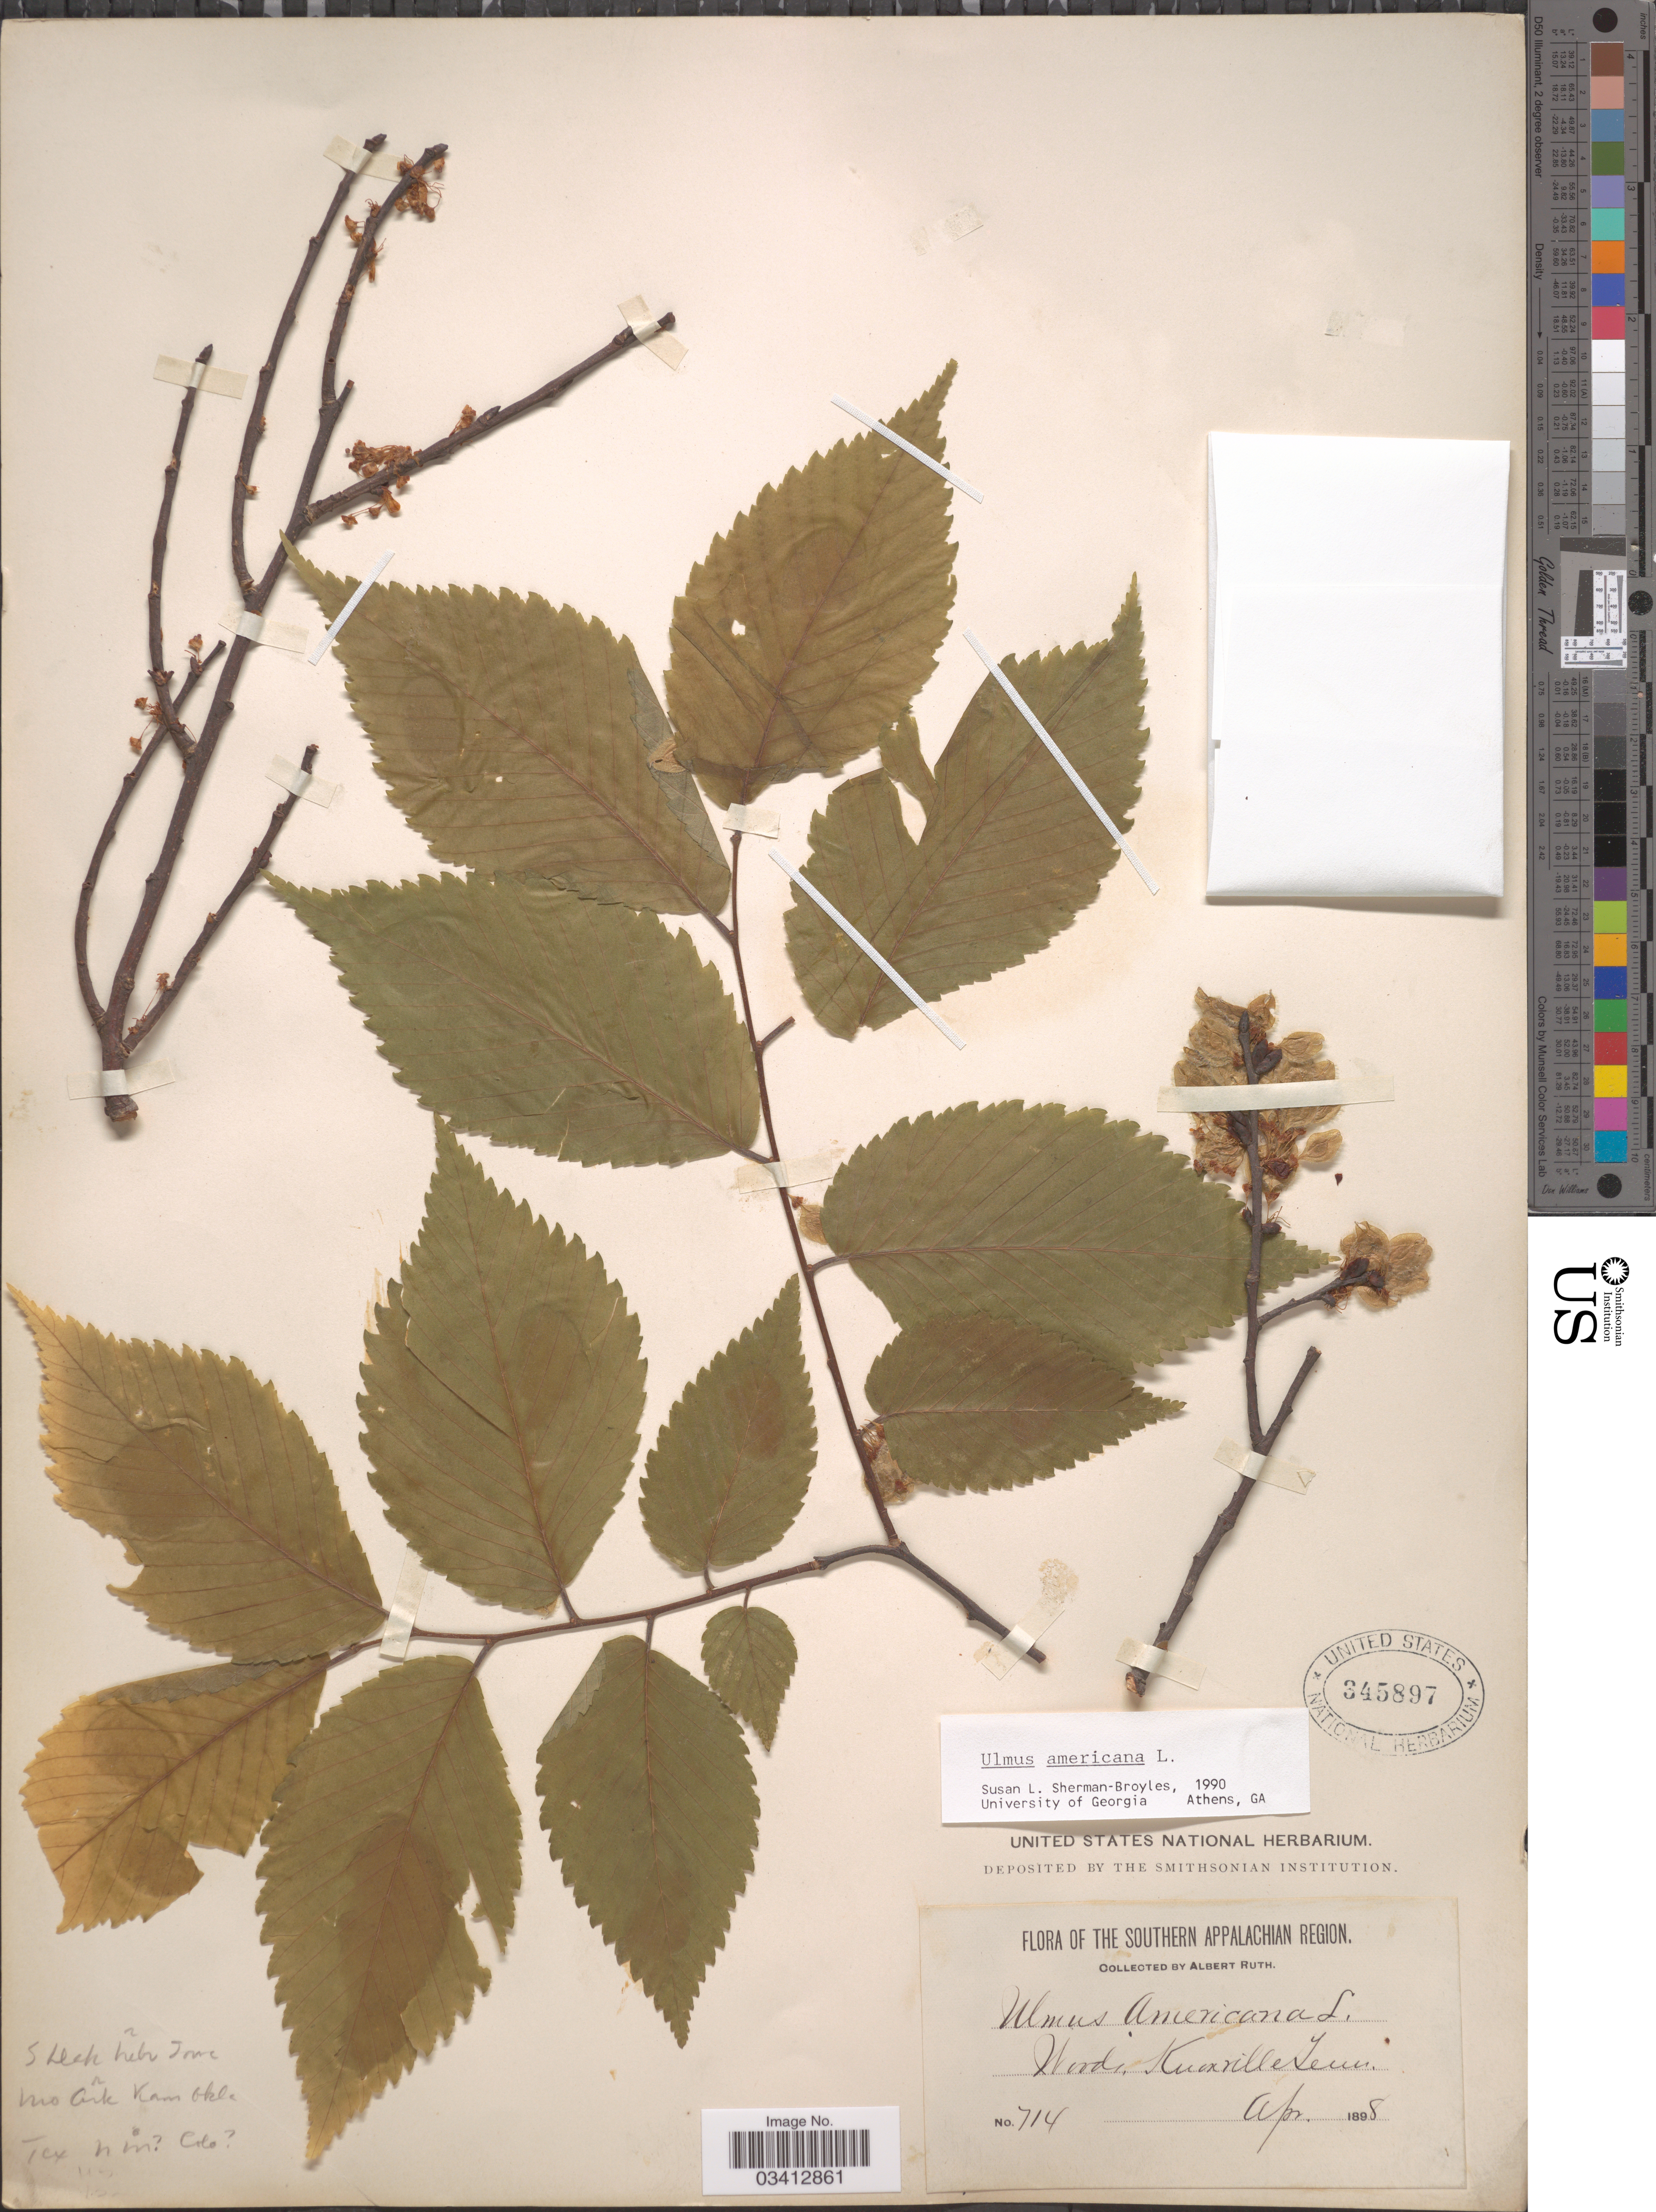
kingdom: Plantae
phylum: Tracheophyta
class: Magnoliopsida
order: Rosales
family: Ulmaceae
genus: Ulmus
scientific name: Ulmus americana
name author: L.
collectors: A. Ruth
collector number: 714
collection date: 1898-04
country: United States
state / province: Tennessee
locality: The Southern Appalachian Region. Woods, Knoxville.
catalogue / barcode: US 345897